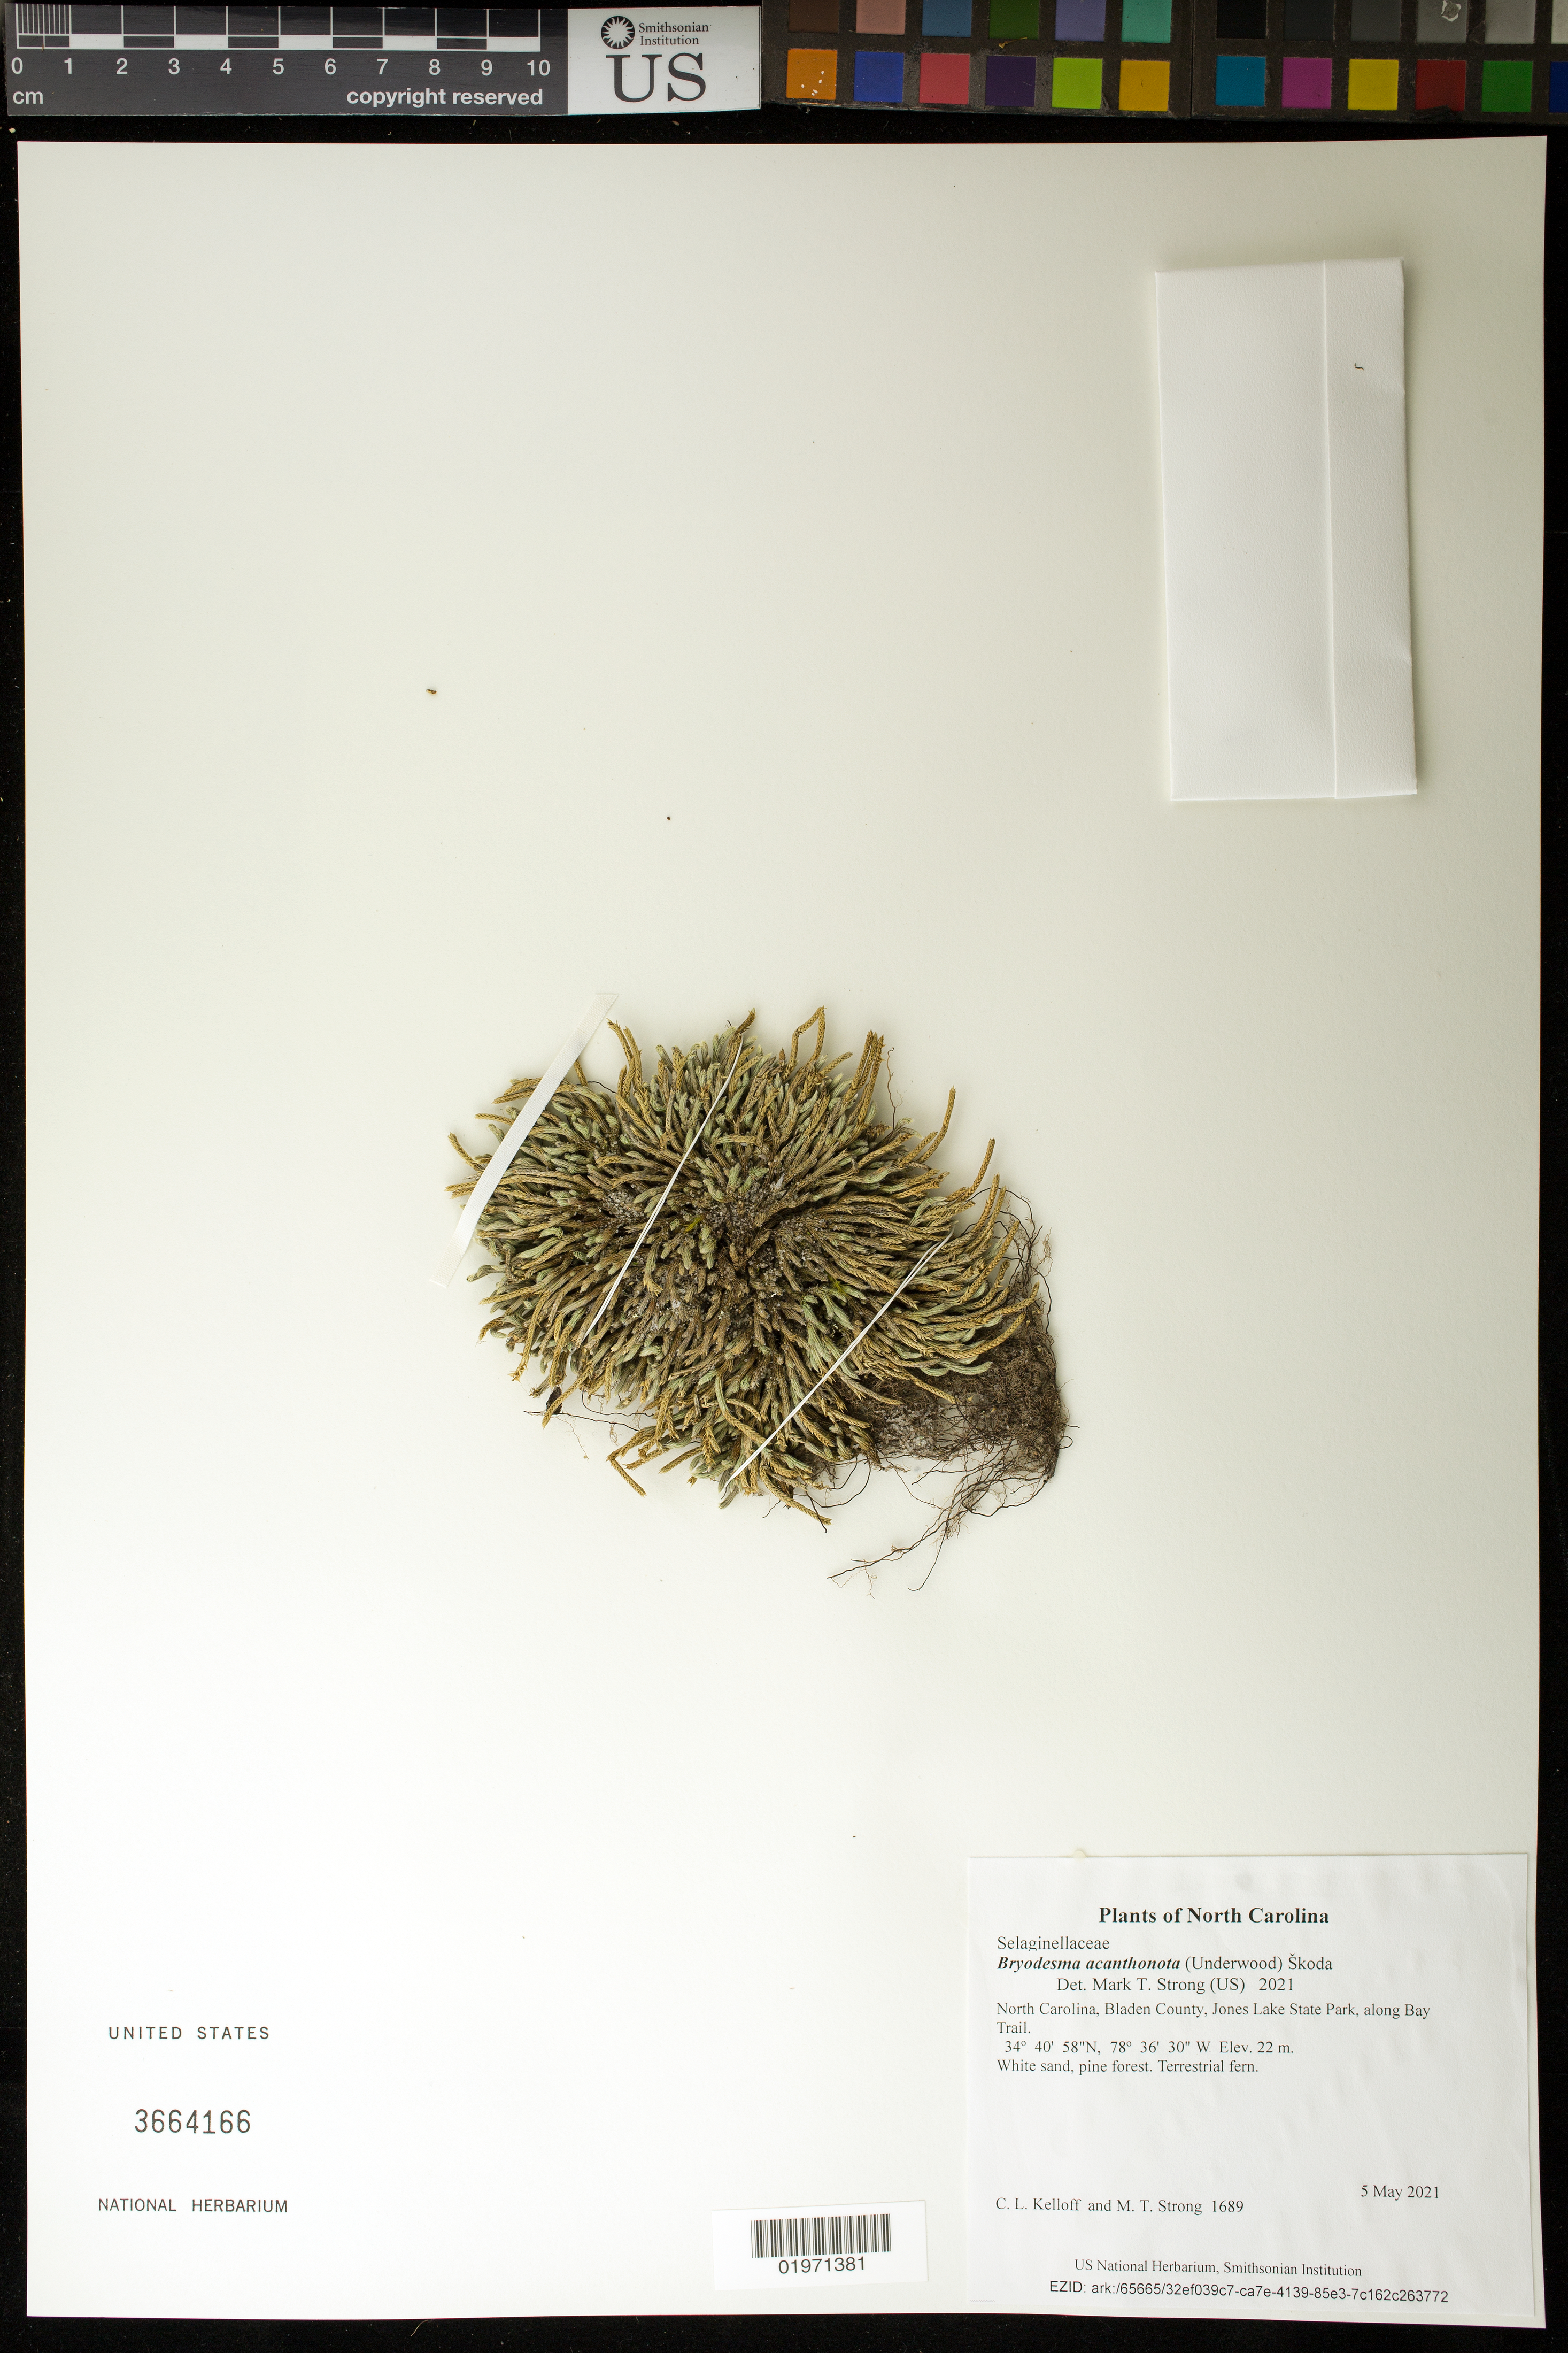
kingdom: Plantae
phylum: Tracheophyta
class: Lycopodiopsida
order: Selaginellales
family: Selaginellaceae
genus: Bryodesma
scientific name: Bryodesma acanthonota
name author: (Underwood) Škoda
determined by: Strong, M. T., (US), Smithsonian Institution - National Museum of Natural History (UNITED STATES)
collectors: C. L. Kelloff & M. T. Strong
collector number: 1689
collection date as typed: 5 May 2021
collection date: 2021-05-05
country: United States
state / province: North Carolina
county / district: Bladen County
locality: Jones Lake State Park, along Bay Trail.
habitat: White sand, pine forest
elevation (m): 22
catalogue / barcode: US 3664166